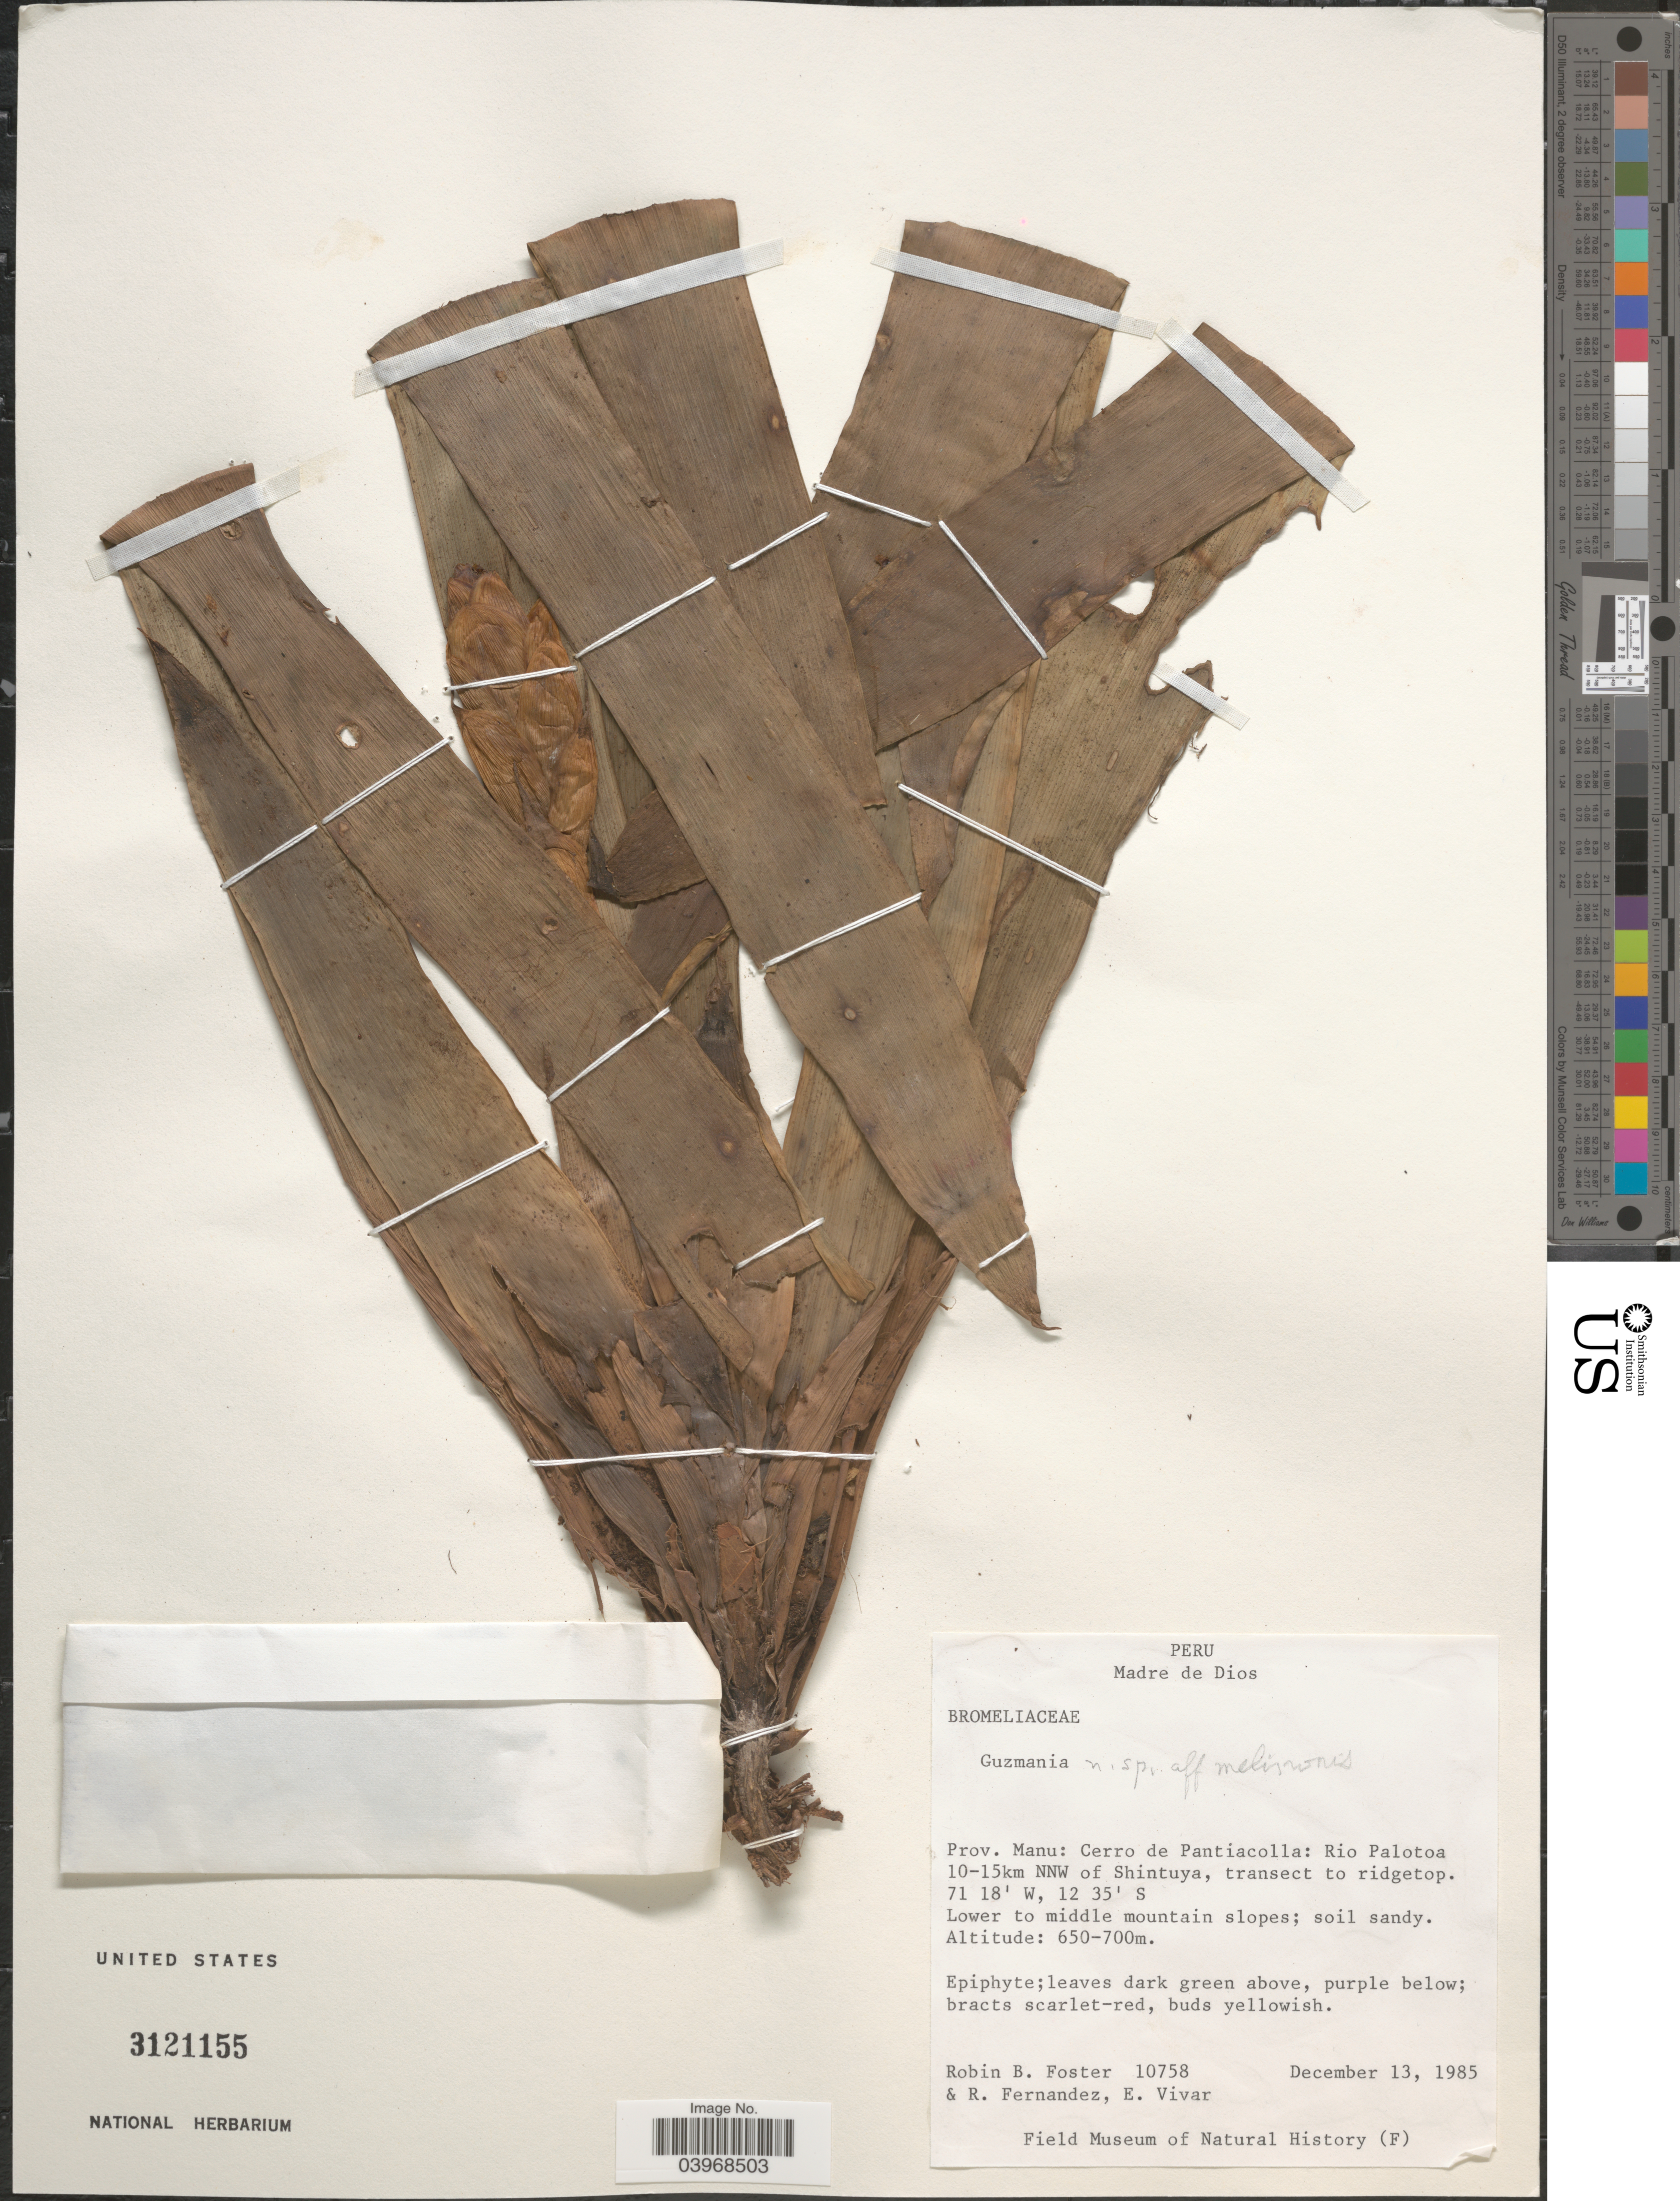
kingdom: Plantae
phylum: Tracheophyta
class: Liliopsida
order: Poales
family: Bromeliaceae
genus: Guzmania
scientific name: Guzmania melinonis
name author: Regel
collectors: R. B. Foster, R. Fernandez & E. Vivar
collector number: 10758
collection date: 1985-12-13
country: Peru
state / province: Madre de Dios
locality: Prov. Manu: Cerro de Pantiacolla: Rio Palotoa 10-15 km NNW of Shintuya, transect to ridgetop.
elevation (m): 650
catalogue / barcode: US 3121155